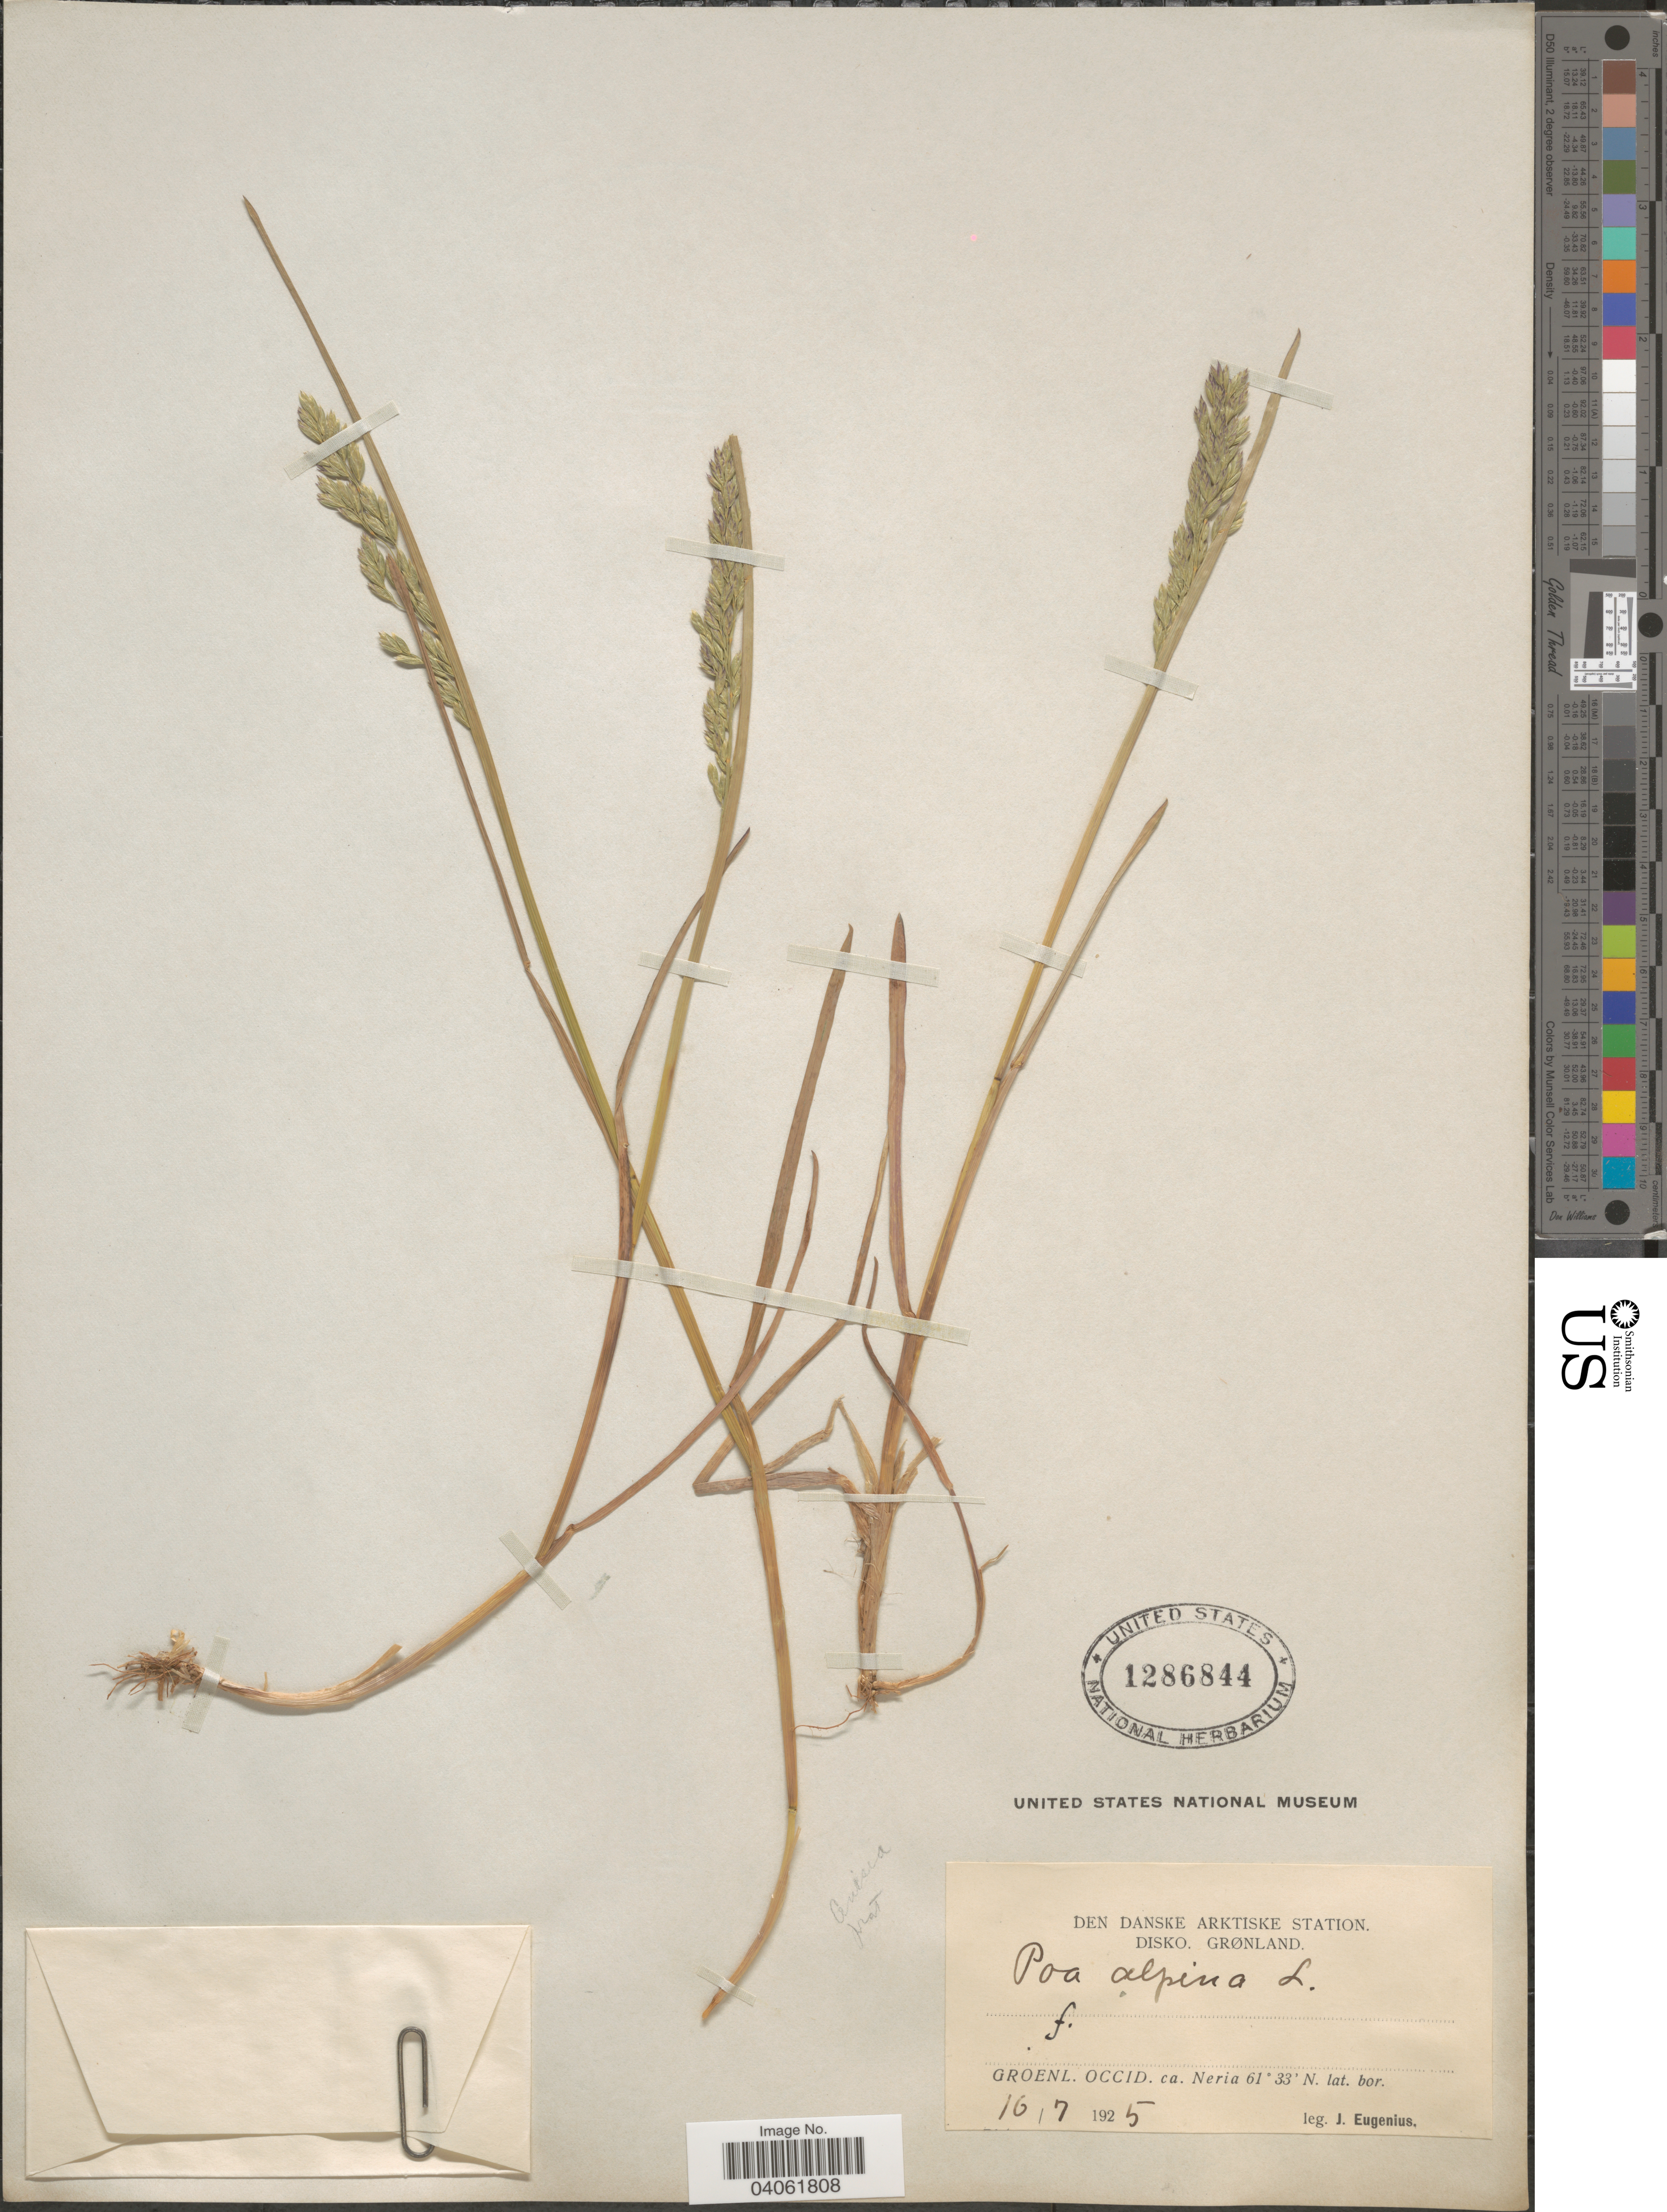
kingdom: Plantae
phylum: Tracheophyta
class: Liliopsida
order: Poales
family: Poaceae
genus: Poa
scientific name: Poa pratensis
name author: L.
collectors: J. Eugenius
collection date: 1925-07-16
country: Greenland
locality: Den Danske Arktiske Station. Disko. Grønland. Groenl. Occid. ca. Neria.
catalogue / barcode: US 1286844